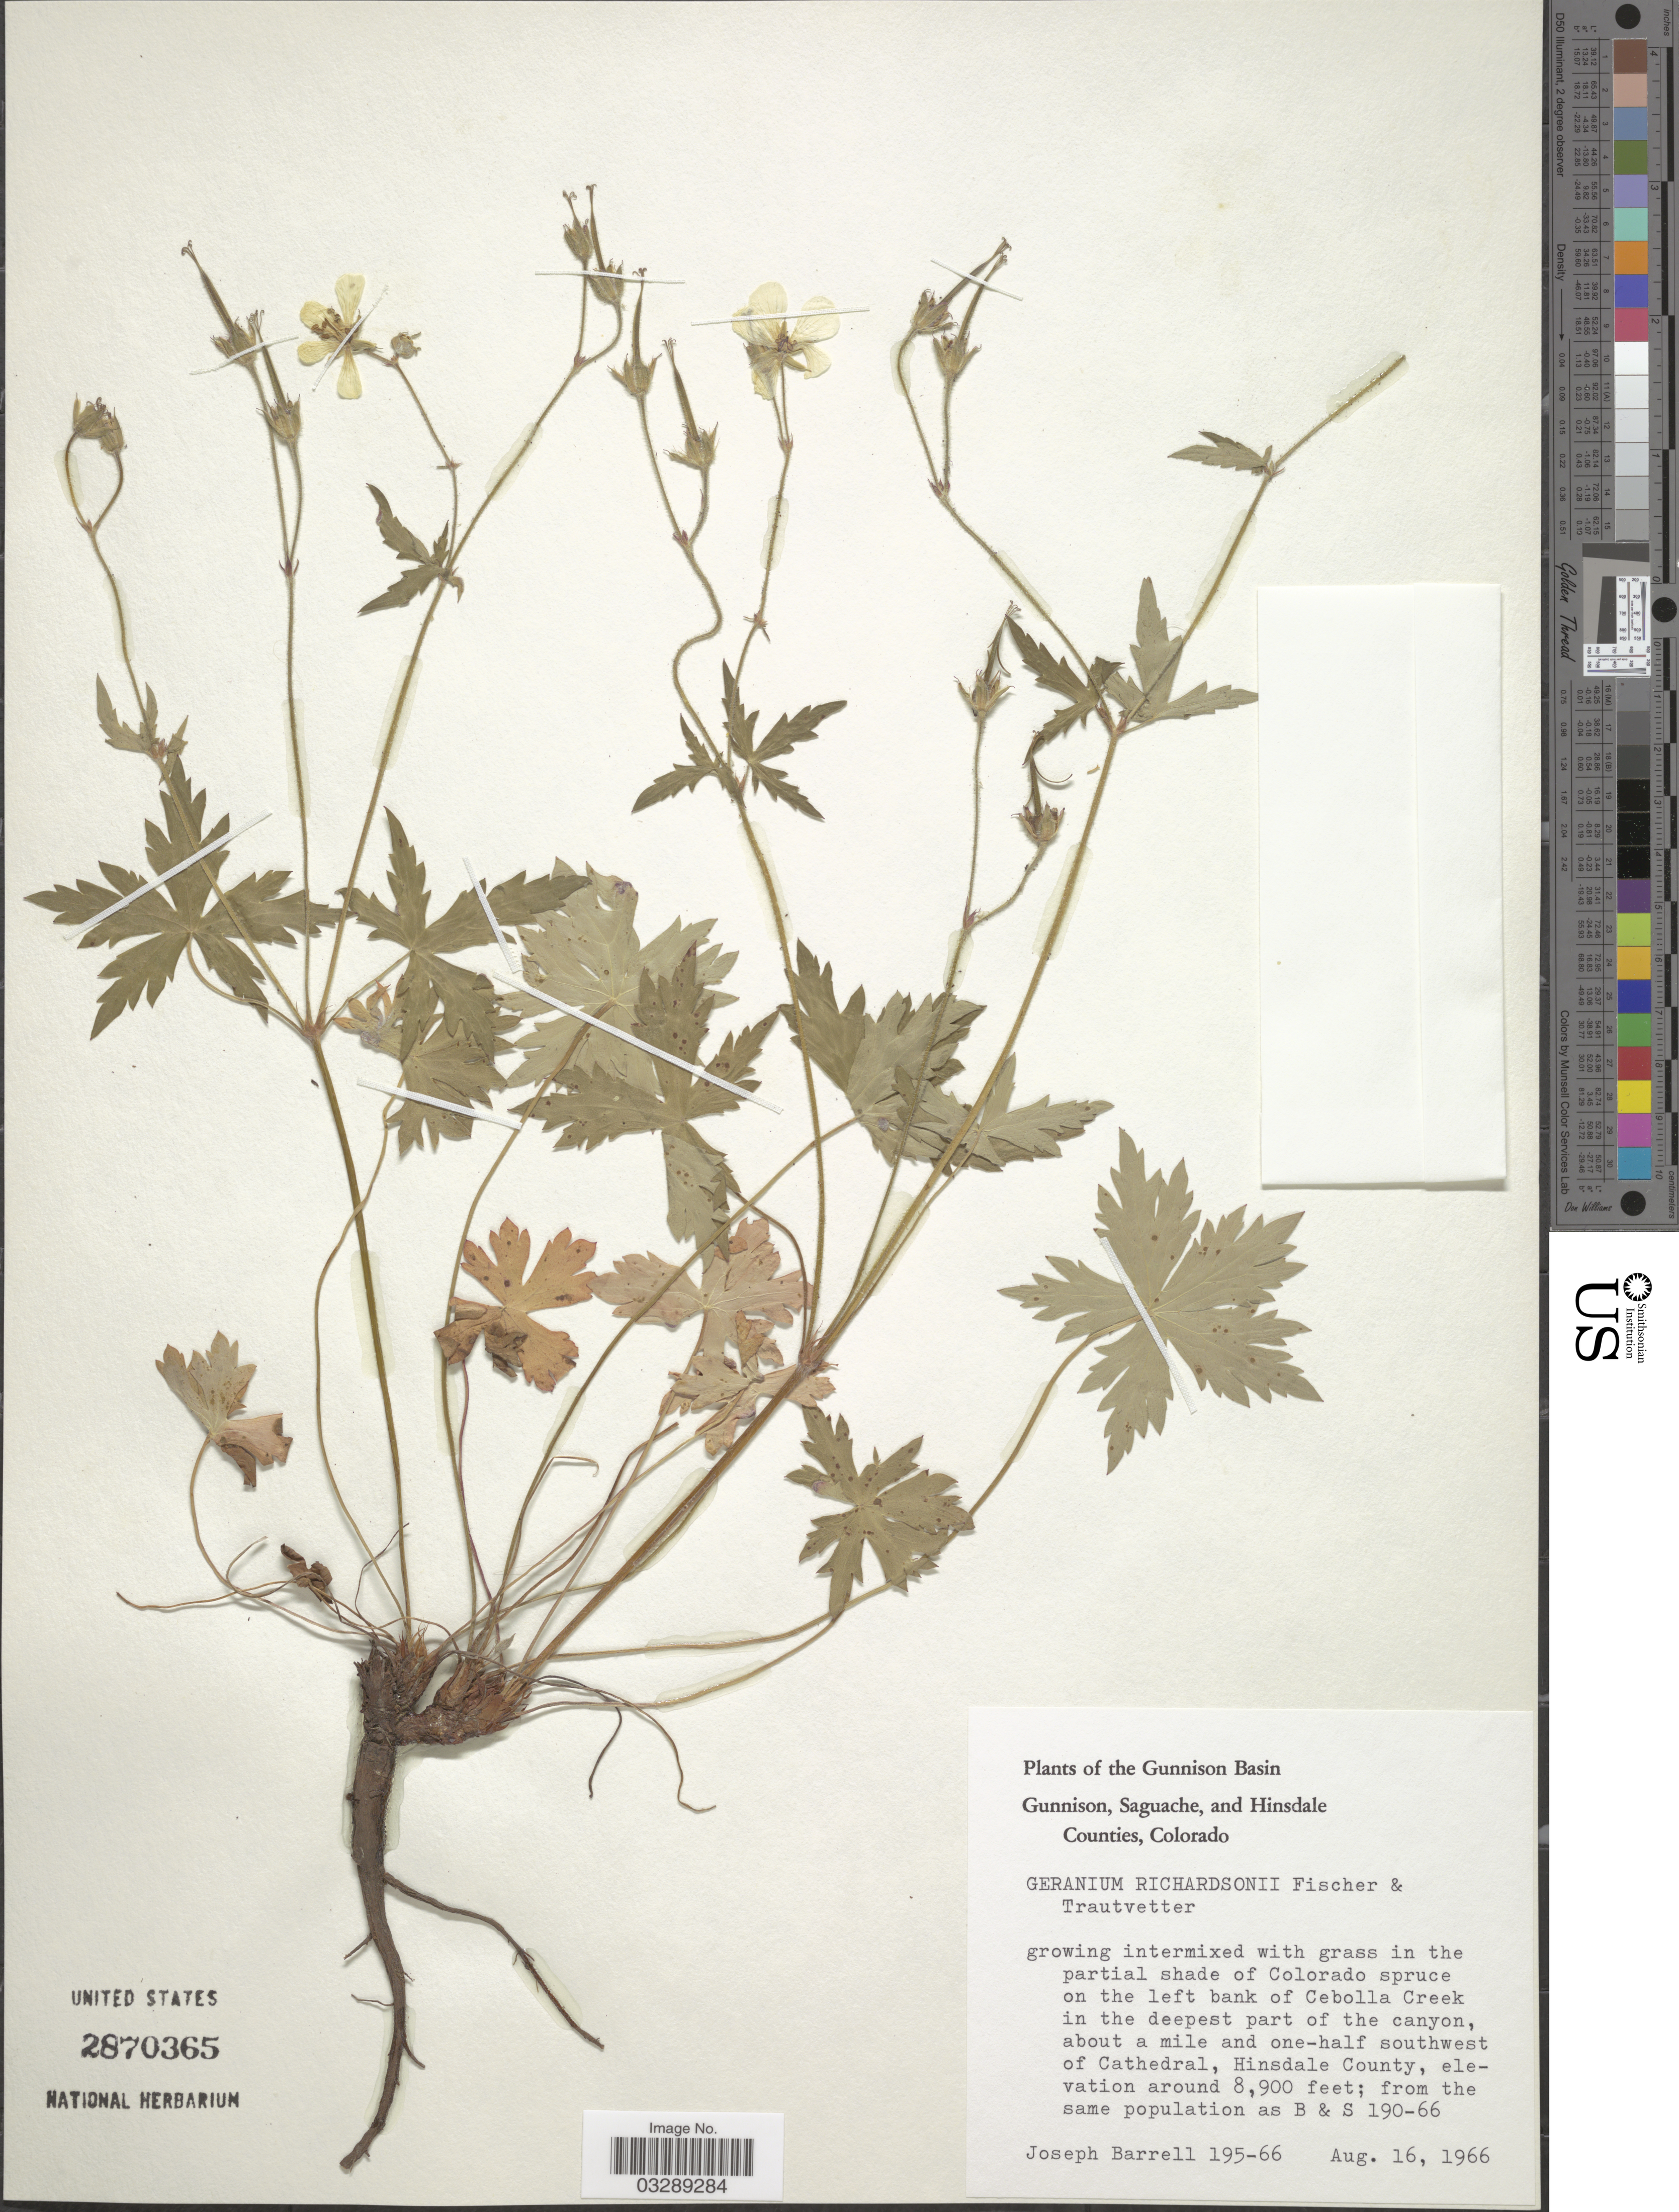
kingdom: Plantae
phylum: Tracheophyta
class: Magnoliopsida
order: Geraniales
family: Geraniaceae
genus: Geranium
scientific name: Geranium richardsonii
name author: Fisch. & Trautv.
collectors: J. Barrell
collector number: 195-66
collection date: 1966-08-16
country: United States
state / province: Colorado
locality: The Gunnison Basin, Gunnison, Saguache, and Hinsdale Counties, growing intermixed with grass in the full shade of Colorado Spruce on the left bank of Cebolla Creek in the deepest part of the canyon, about a mile and one-half southwest of Cathedral, Hinsdale County.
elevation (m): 2713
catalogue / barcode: US 2870365